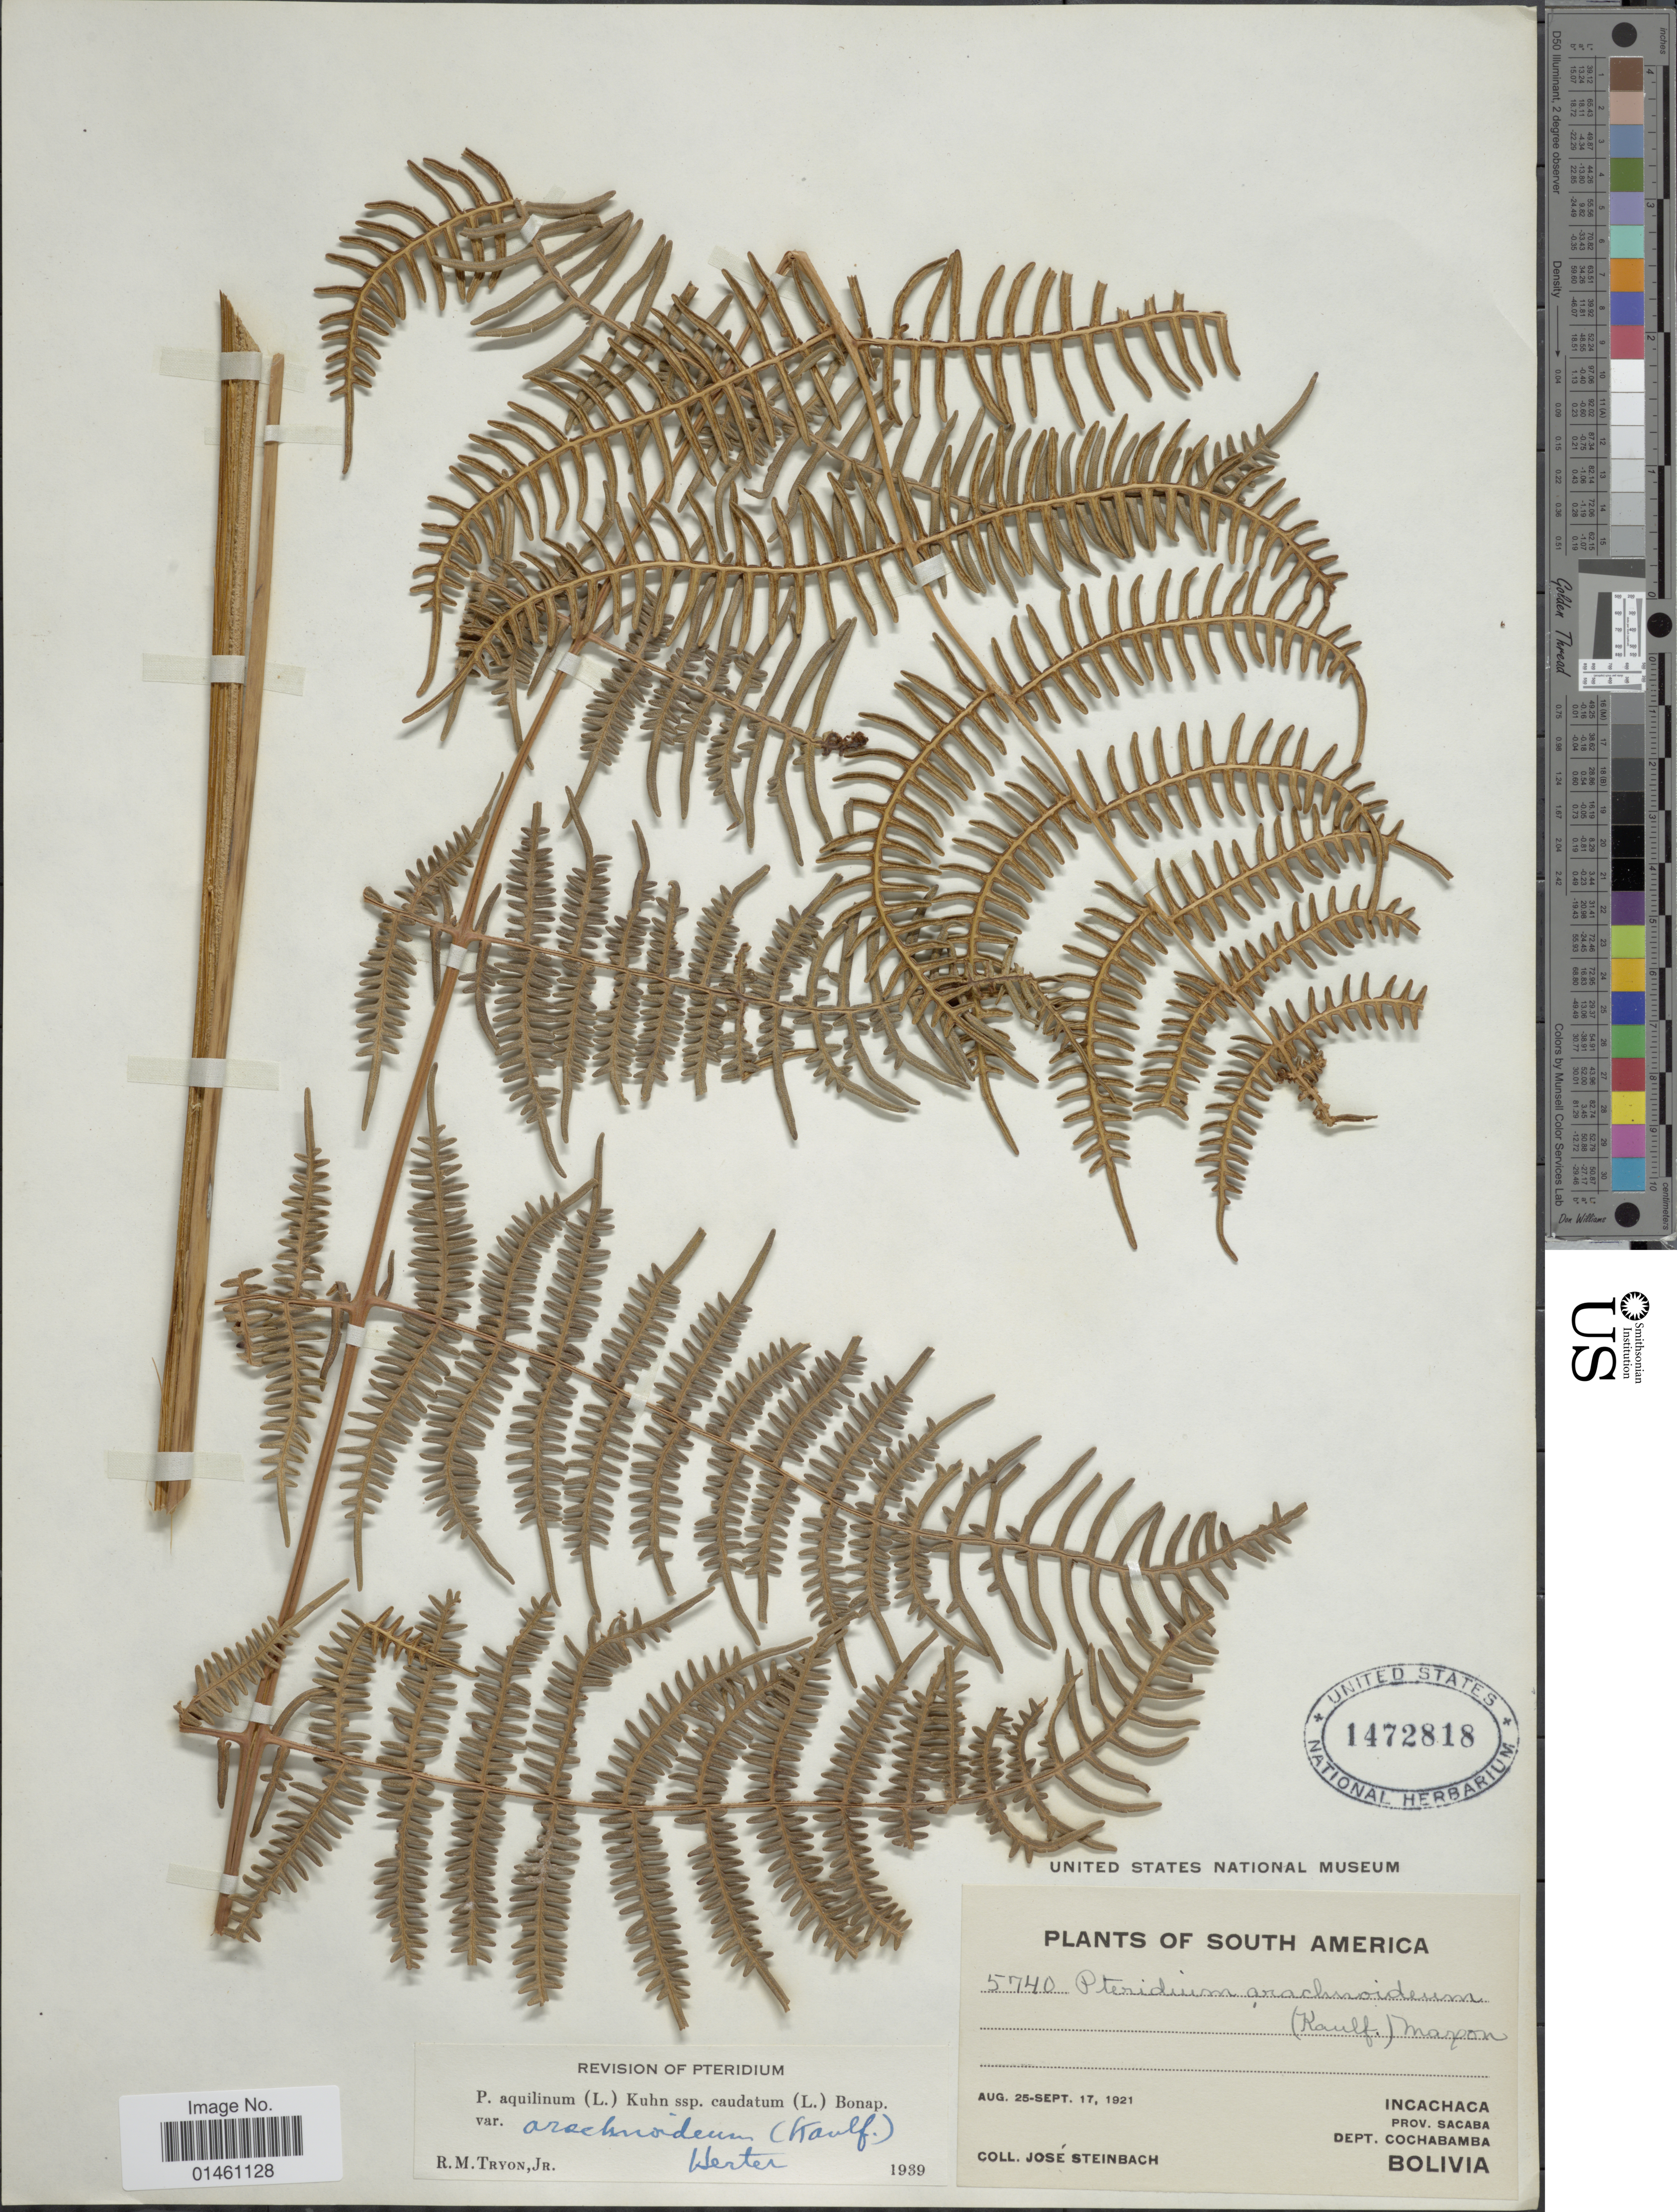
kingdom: Plantae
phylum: Tracheophyta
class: Polypodiopsida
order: Polypodiales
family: Dennstaedtiaceae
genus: Pteridium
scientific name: Pteridium aquilinum var. arachnoideum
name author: (Kaulf.) Herter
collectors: J. Steinbach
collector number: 5740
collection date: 1917-09-25/1921-09-25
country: Bolivia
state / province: Cochabamba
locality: Incachaca, Prov. Sacanba.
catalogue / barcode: US 1472818